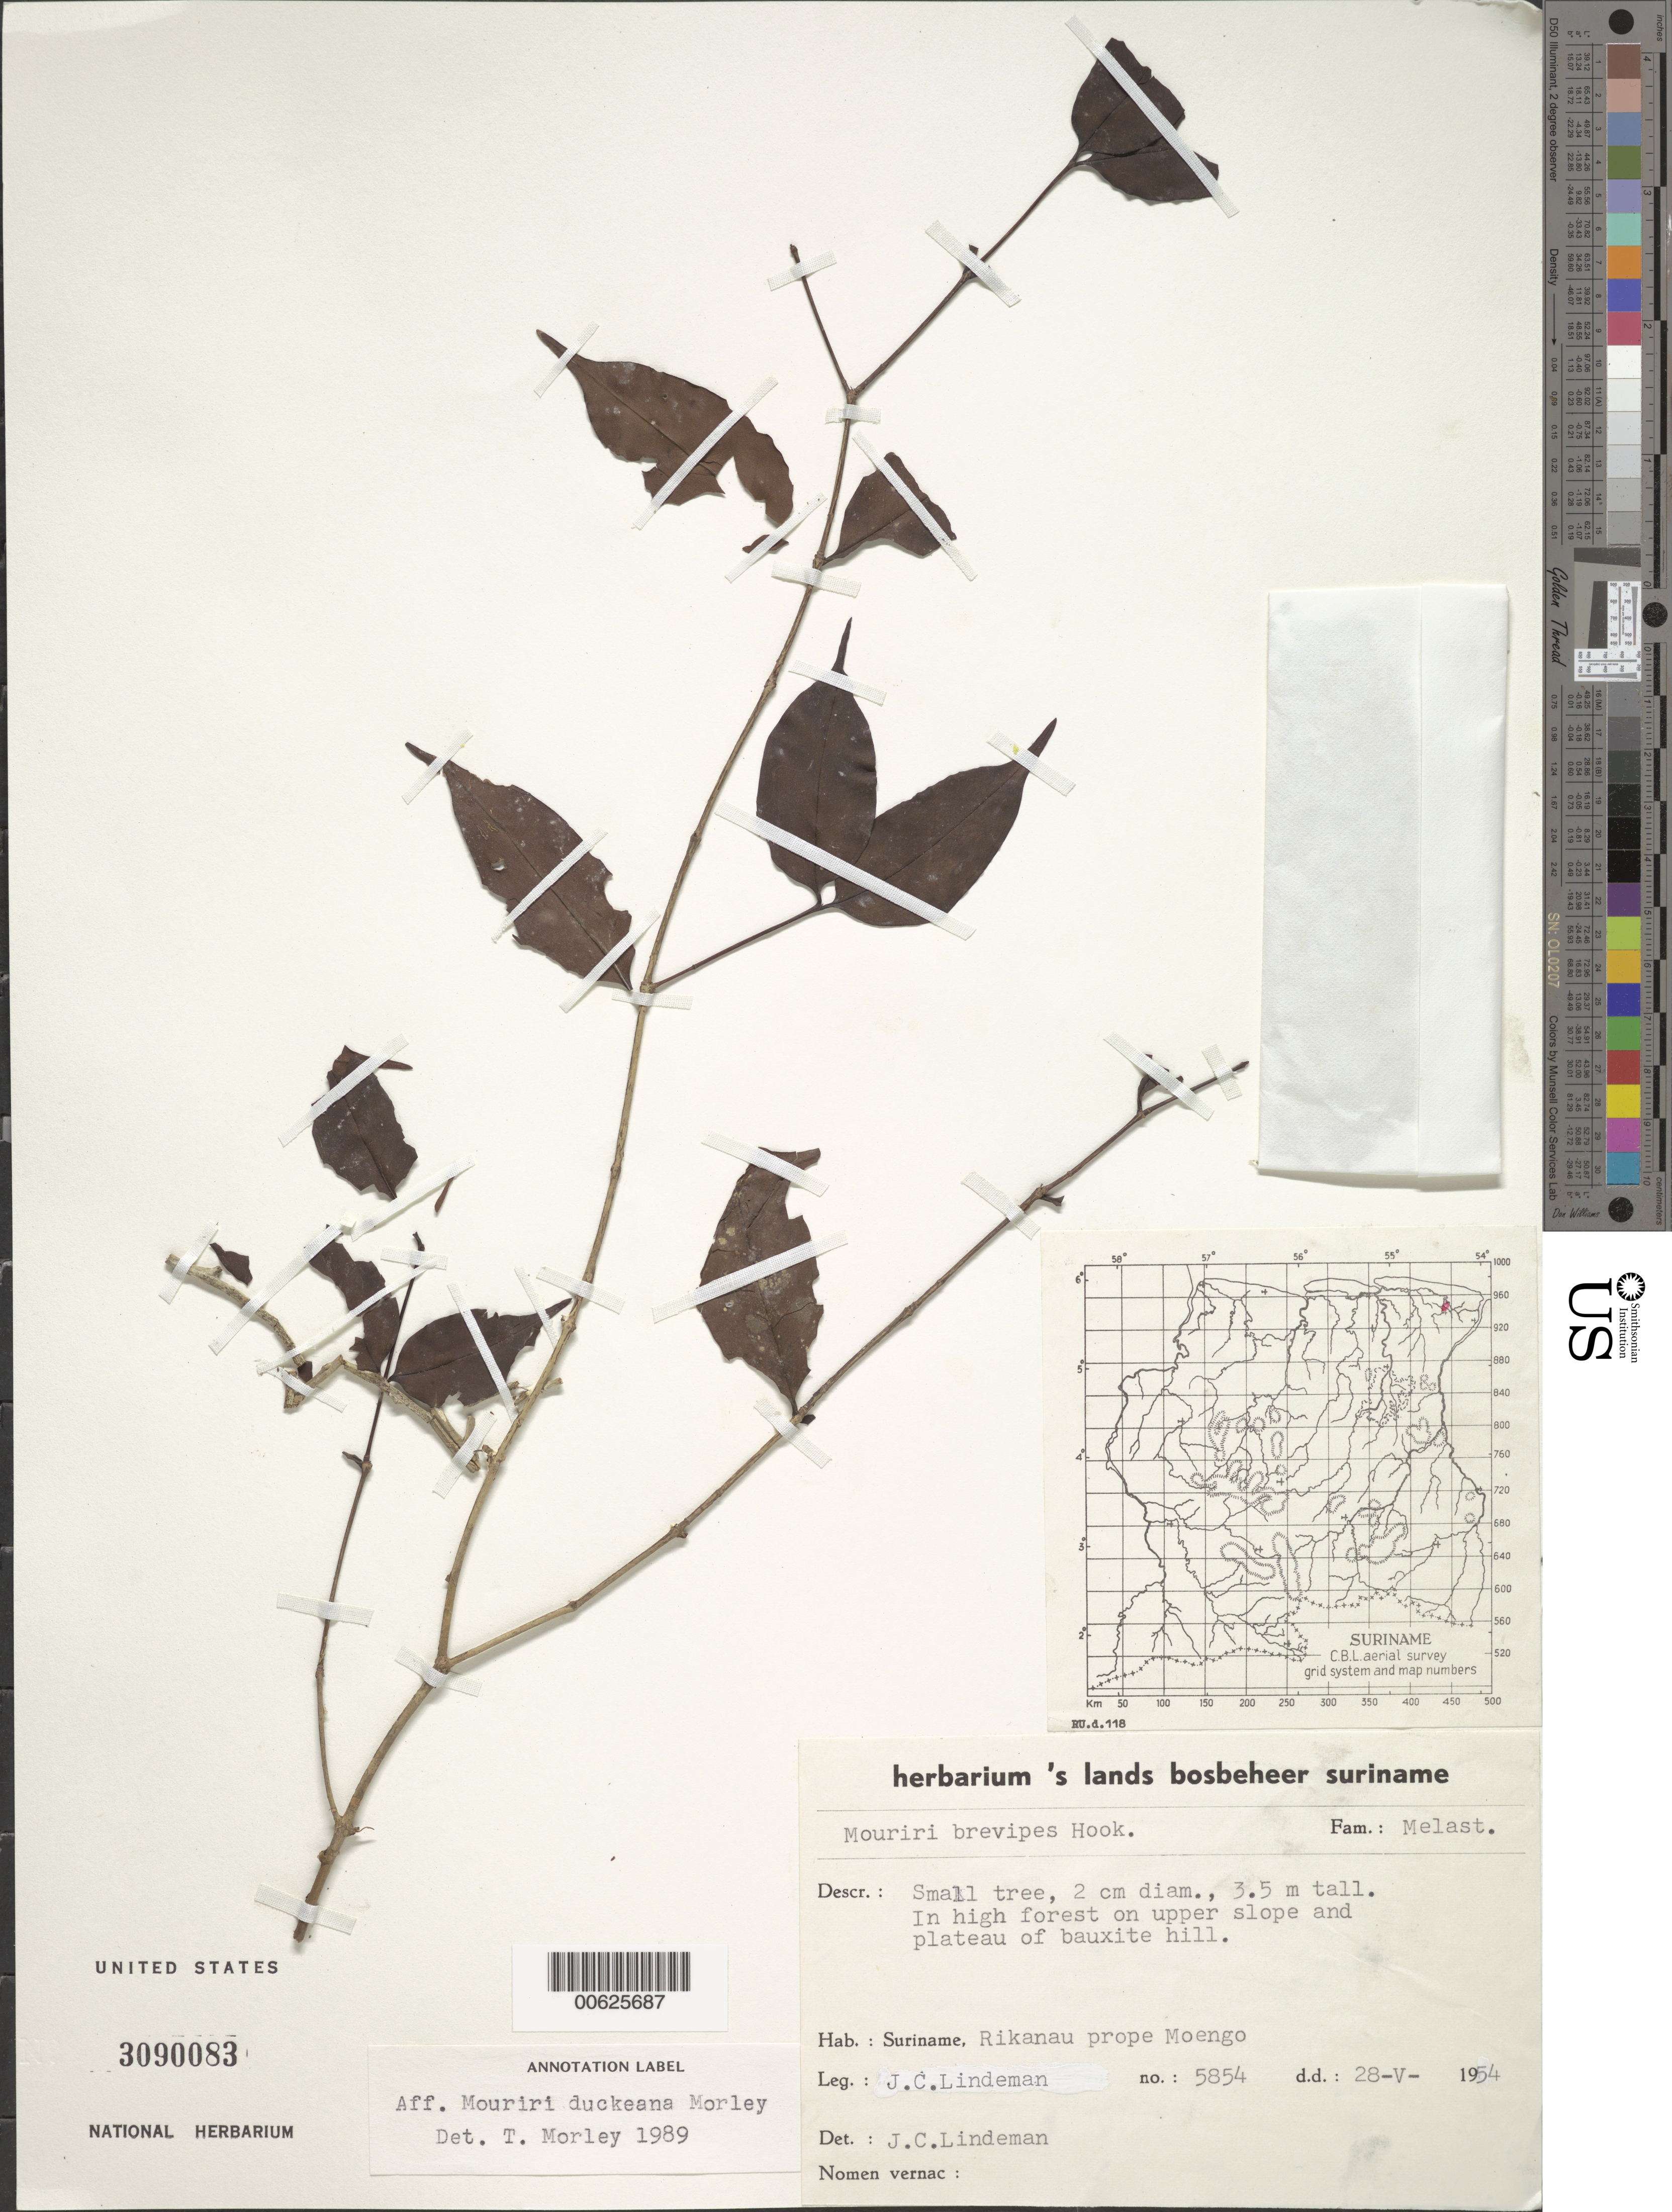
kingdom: Plantae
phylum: Tracheophyta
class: Magnoliopsida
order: Myrtales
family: Melastomataceae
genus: Mouriri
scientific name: Mouriri duckeana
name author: Morley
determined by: Morley, T.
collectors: J. C. Lindeman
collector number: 5854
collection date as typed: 28-May-54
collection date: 1954-05-28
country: Suriname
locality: Rikanau, near Moengo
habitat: High forest on upper slope an dplateau of bauxite hill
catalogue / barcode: US 3090083